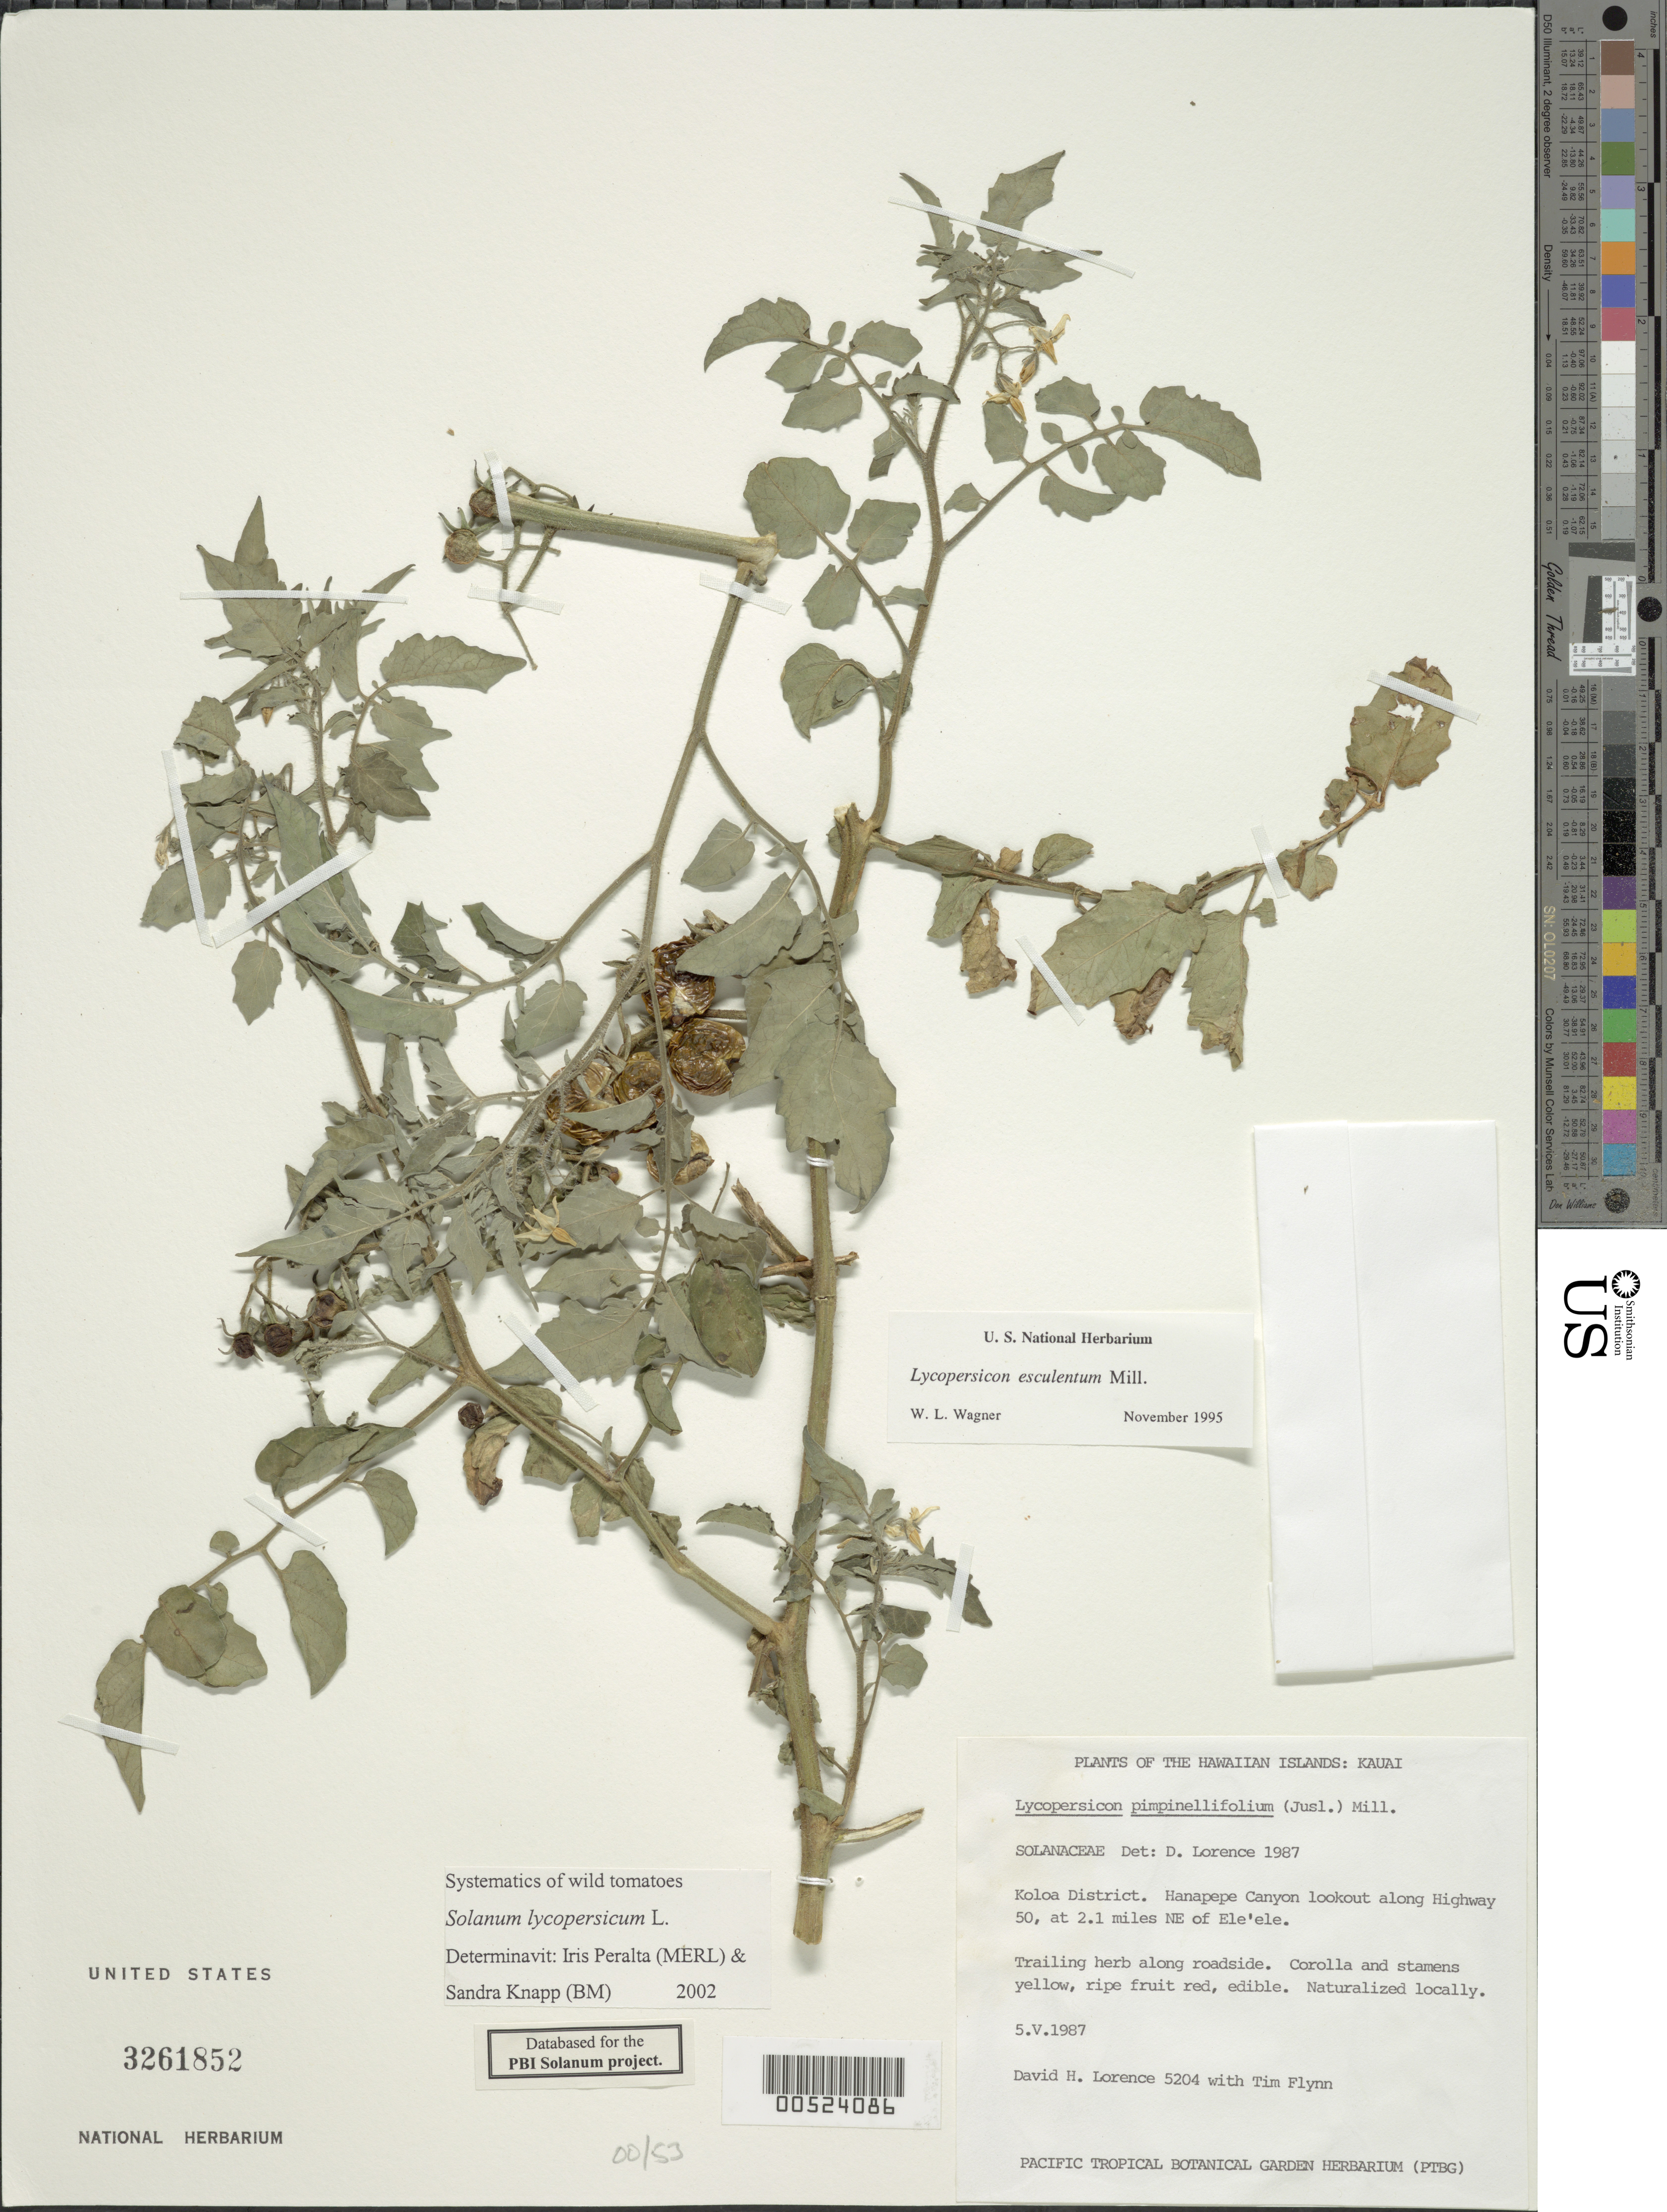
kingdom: Plantae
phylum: Tracheophyta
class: Magnoliopsida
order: Solanales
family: Solanaceae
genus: Solanum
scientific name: Solanum lycopersicum var. cerasiforme (Dunal) D.M. Spooner, G.J. Anderson & R.K. Jansen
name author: (Dunal) D.M. Spooner et al.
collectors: D. Lorence et al.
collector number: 5204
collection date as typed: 5 May 1987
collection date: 1987-05-05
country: United States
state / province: Hawaii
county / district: Kauai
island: Kaua'i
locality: Koloa Dist, Hanapepe Canyon lookout along Hwy 50, at 2.1 mi NE of Ele'ele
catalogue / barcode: US 3261852